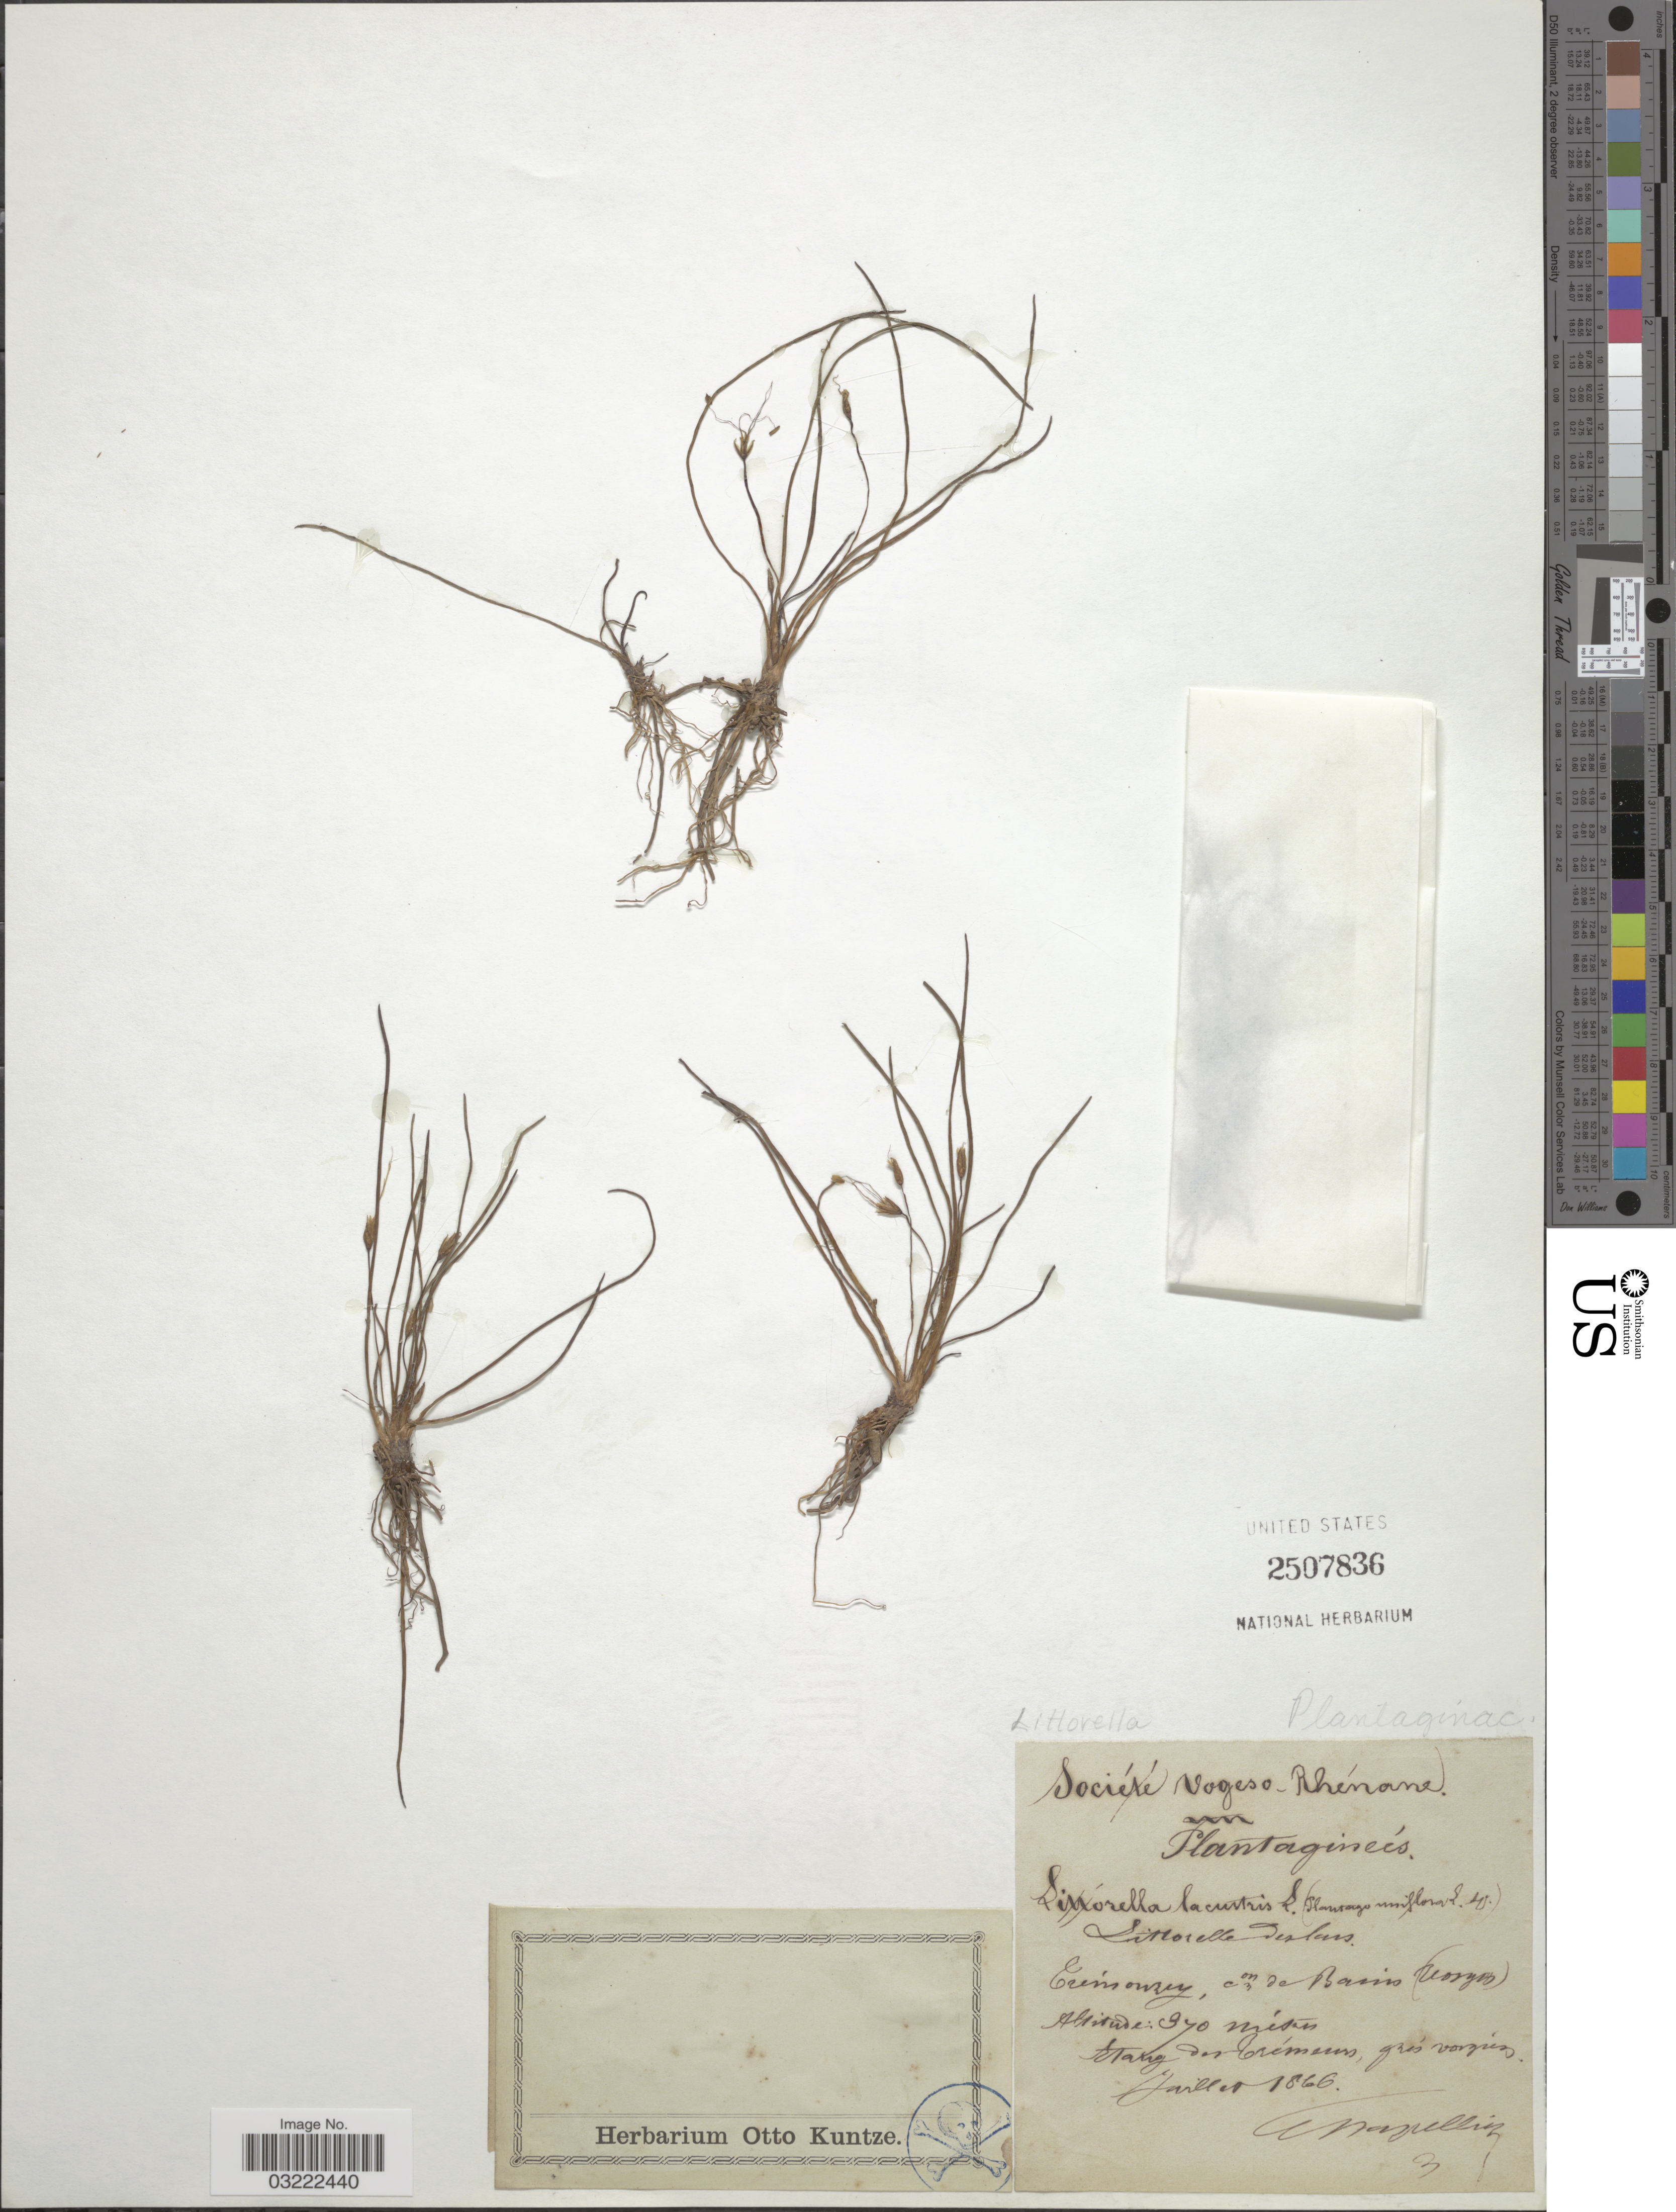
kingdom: Plantae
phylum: Tracheophyta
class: Magnoliopsida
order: Lamiales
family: Plantaginaceae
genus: Littorella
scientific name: Littorella lacustris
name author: L.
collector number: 3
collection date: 1866-07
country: France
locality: Erinouzy [interpreted]. Vosges.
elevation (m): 370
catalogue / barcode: US 2507836